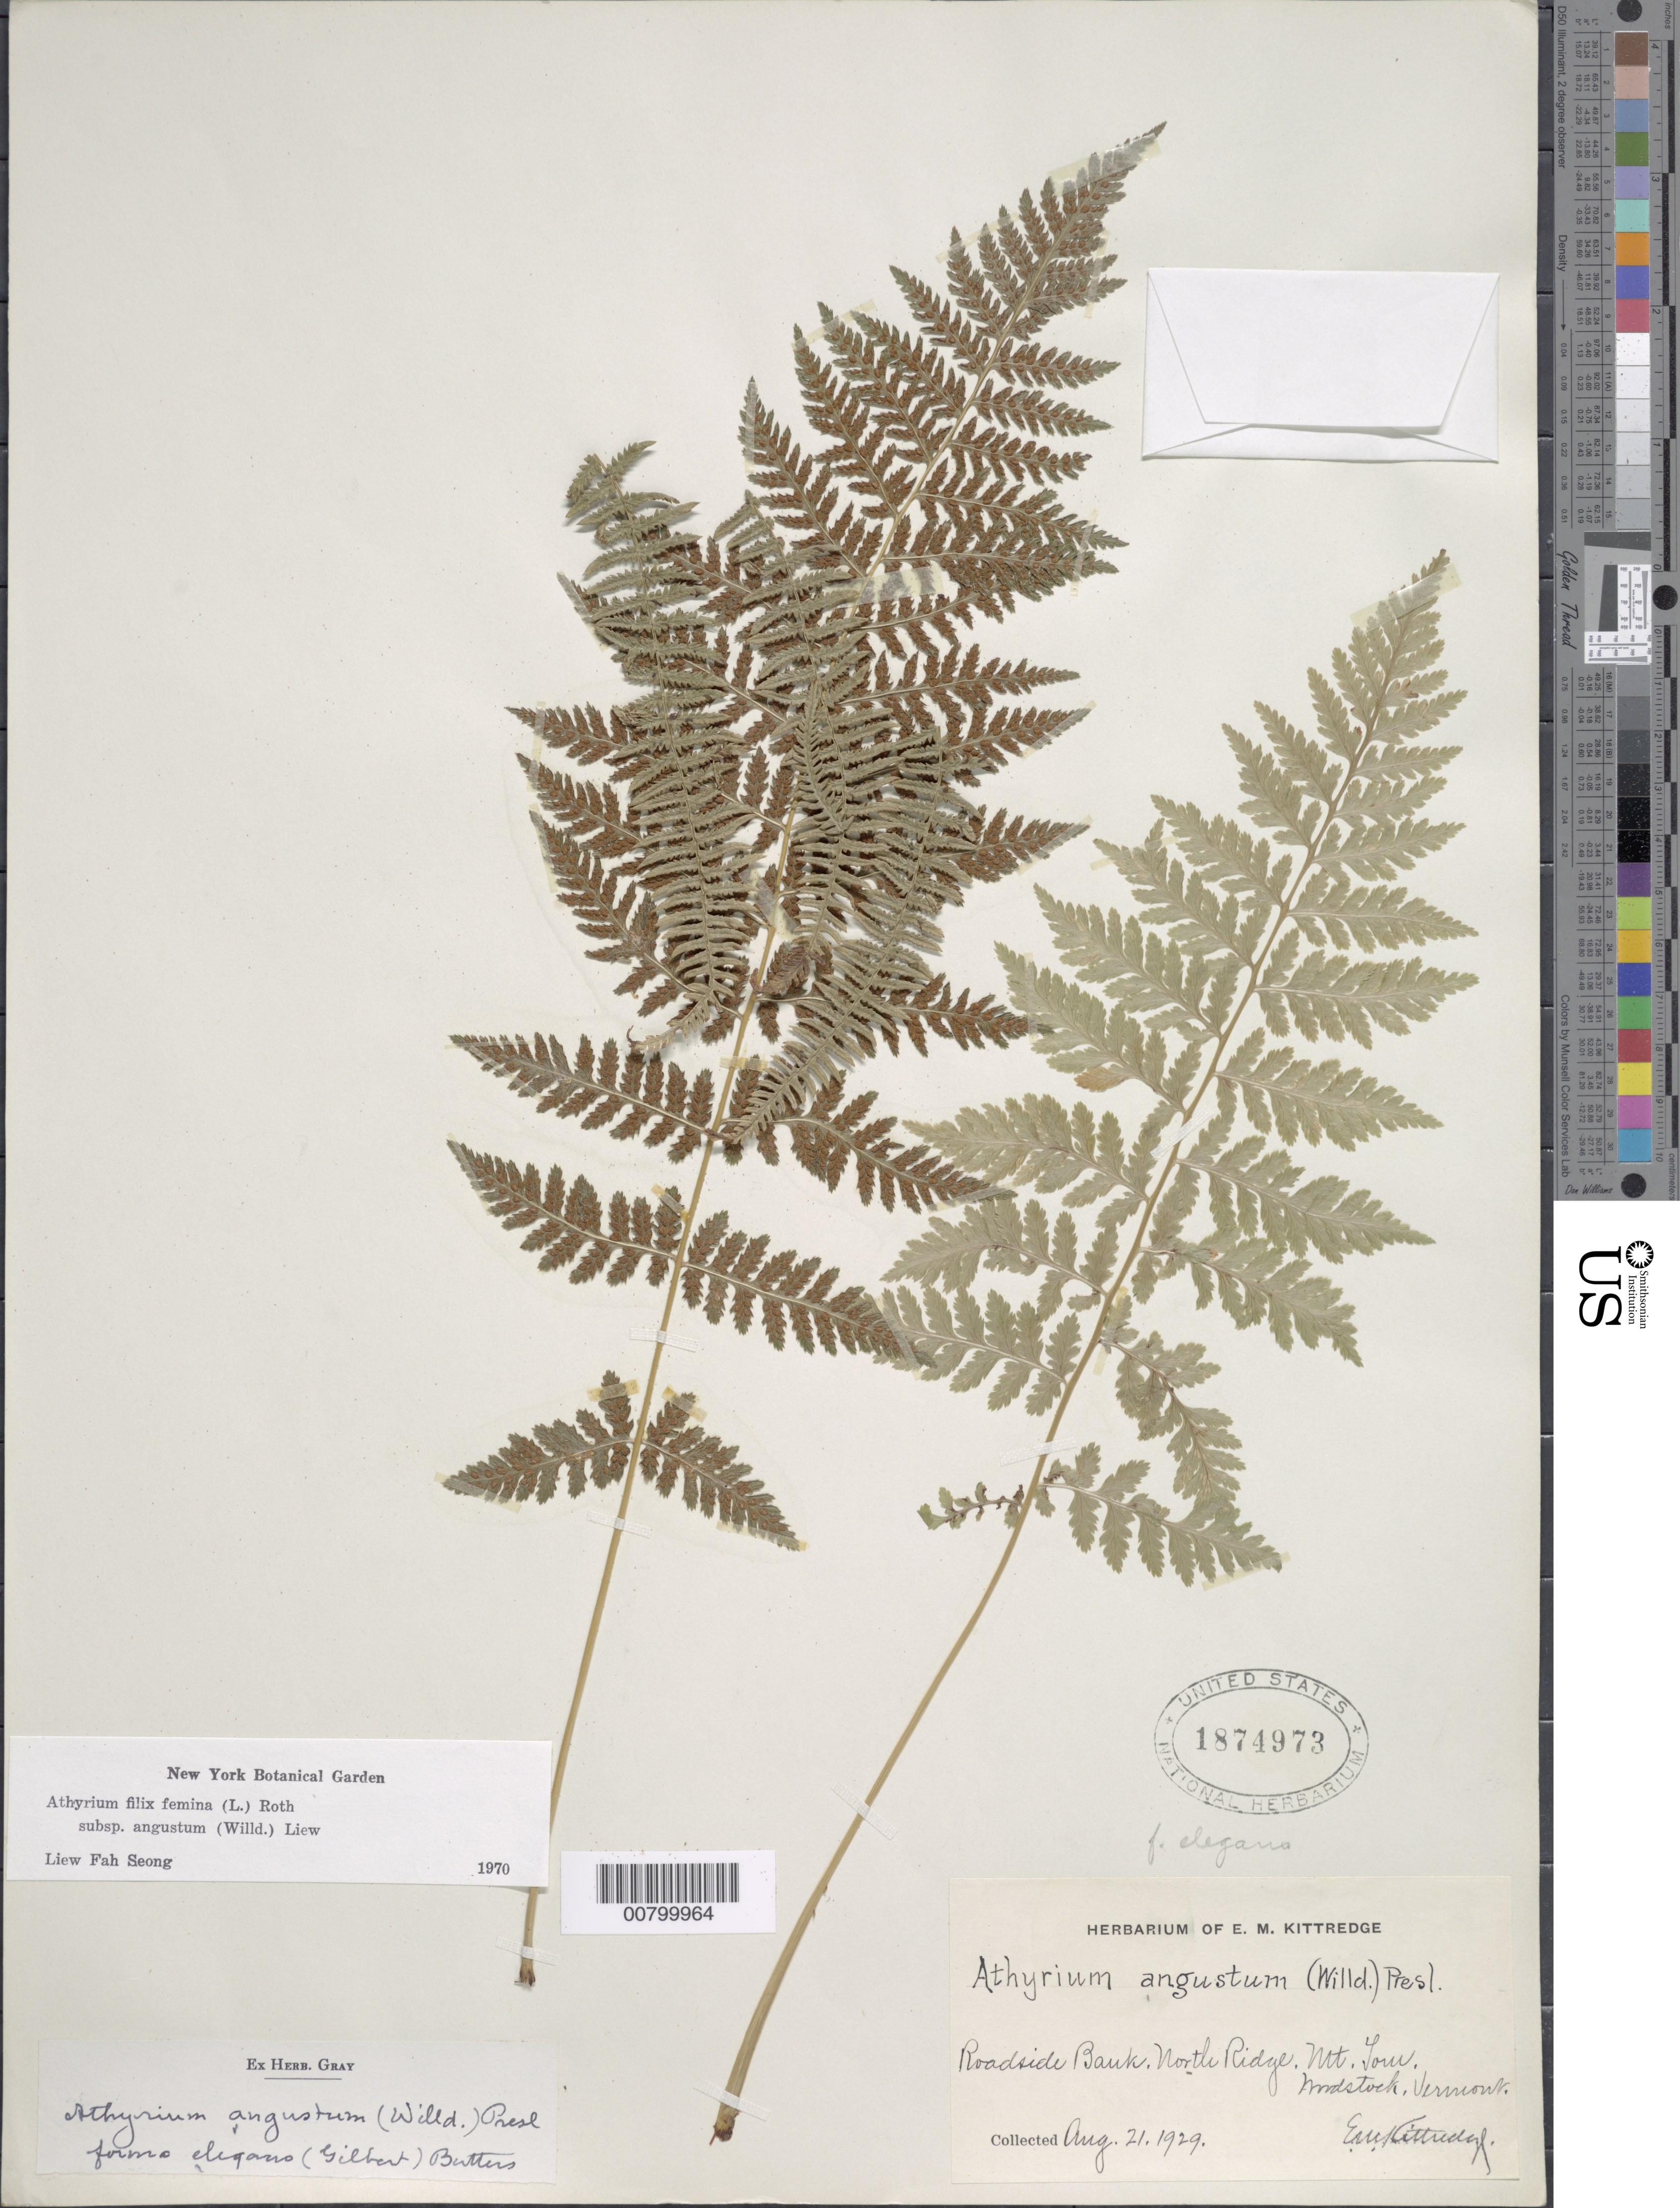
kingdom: Plantae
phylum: Tracheophyta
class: Polypodiopsida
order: Polypodiales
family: Athyriaceae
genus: Athyrium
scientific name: Athyrium filix-femina subsp. angustatum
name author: (Willd.) R.T. Clausen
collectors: E. Kittredge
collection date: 1929-08-21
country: United States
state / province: Vermont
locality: North Ridge Mt. Tom Woodstock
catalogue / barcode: US 1874973